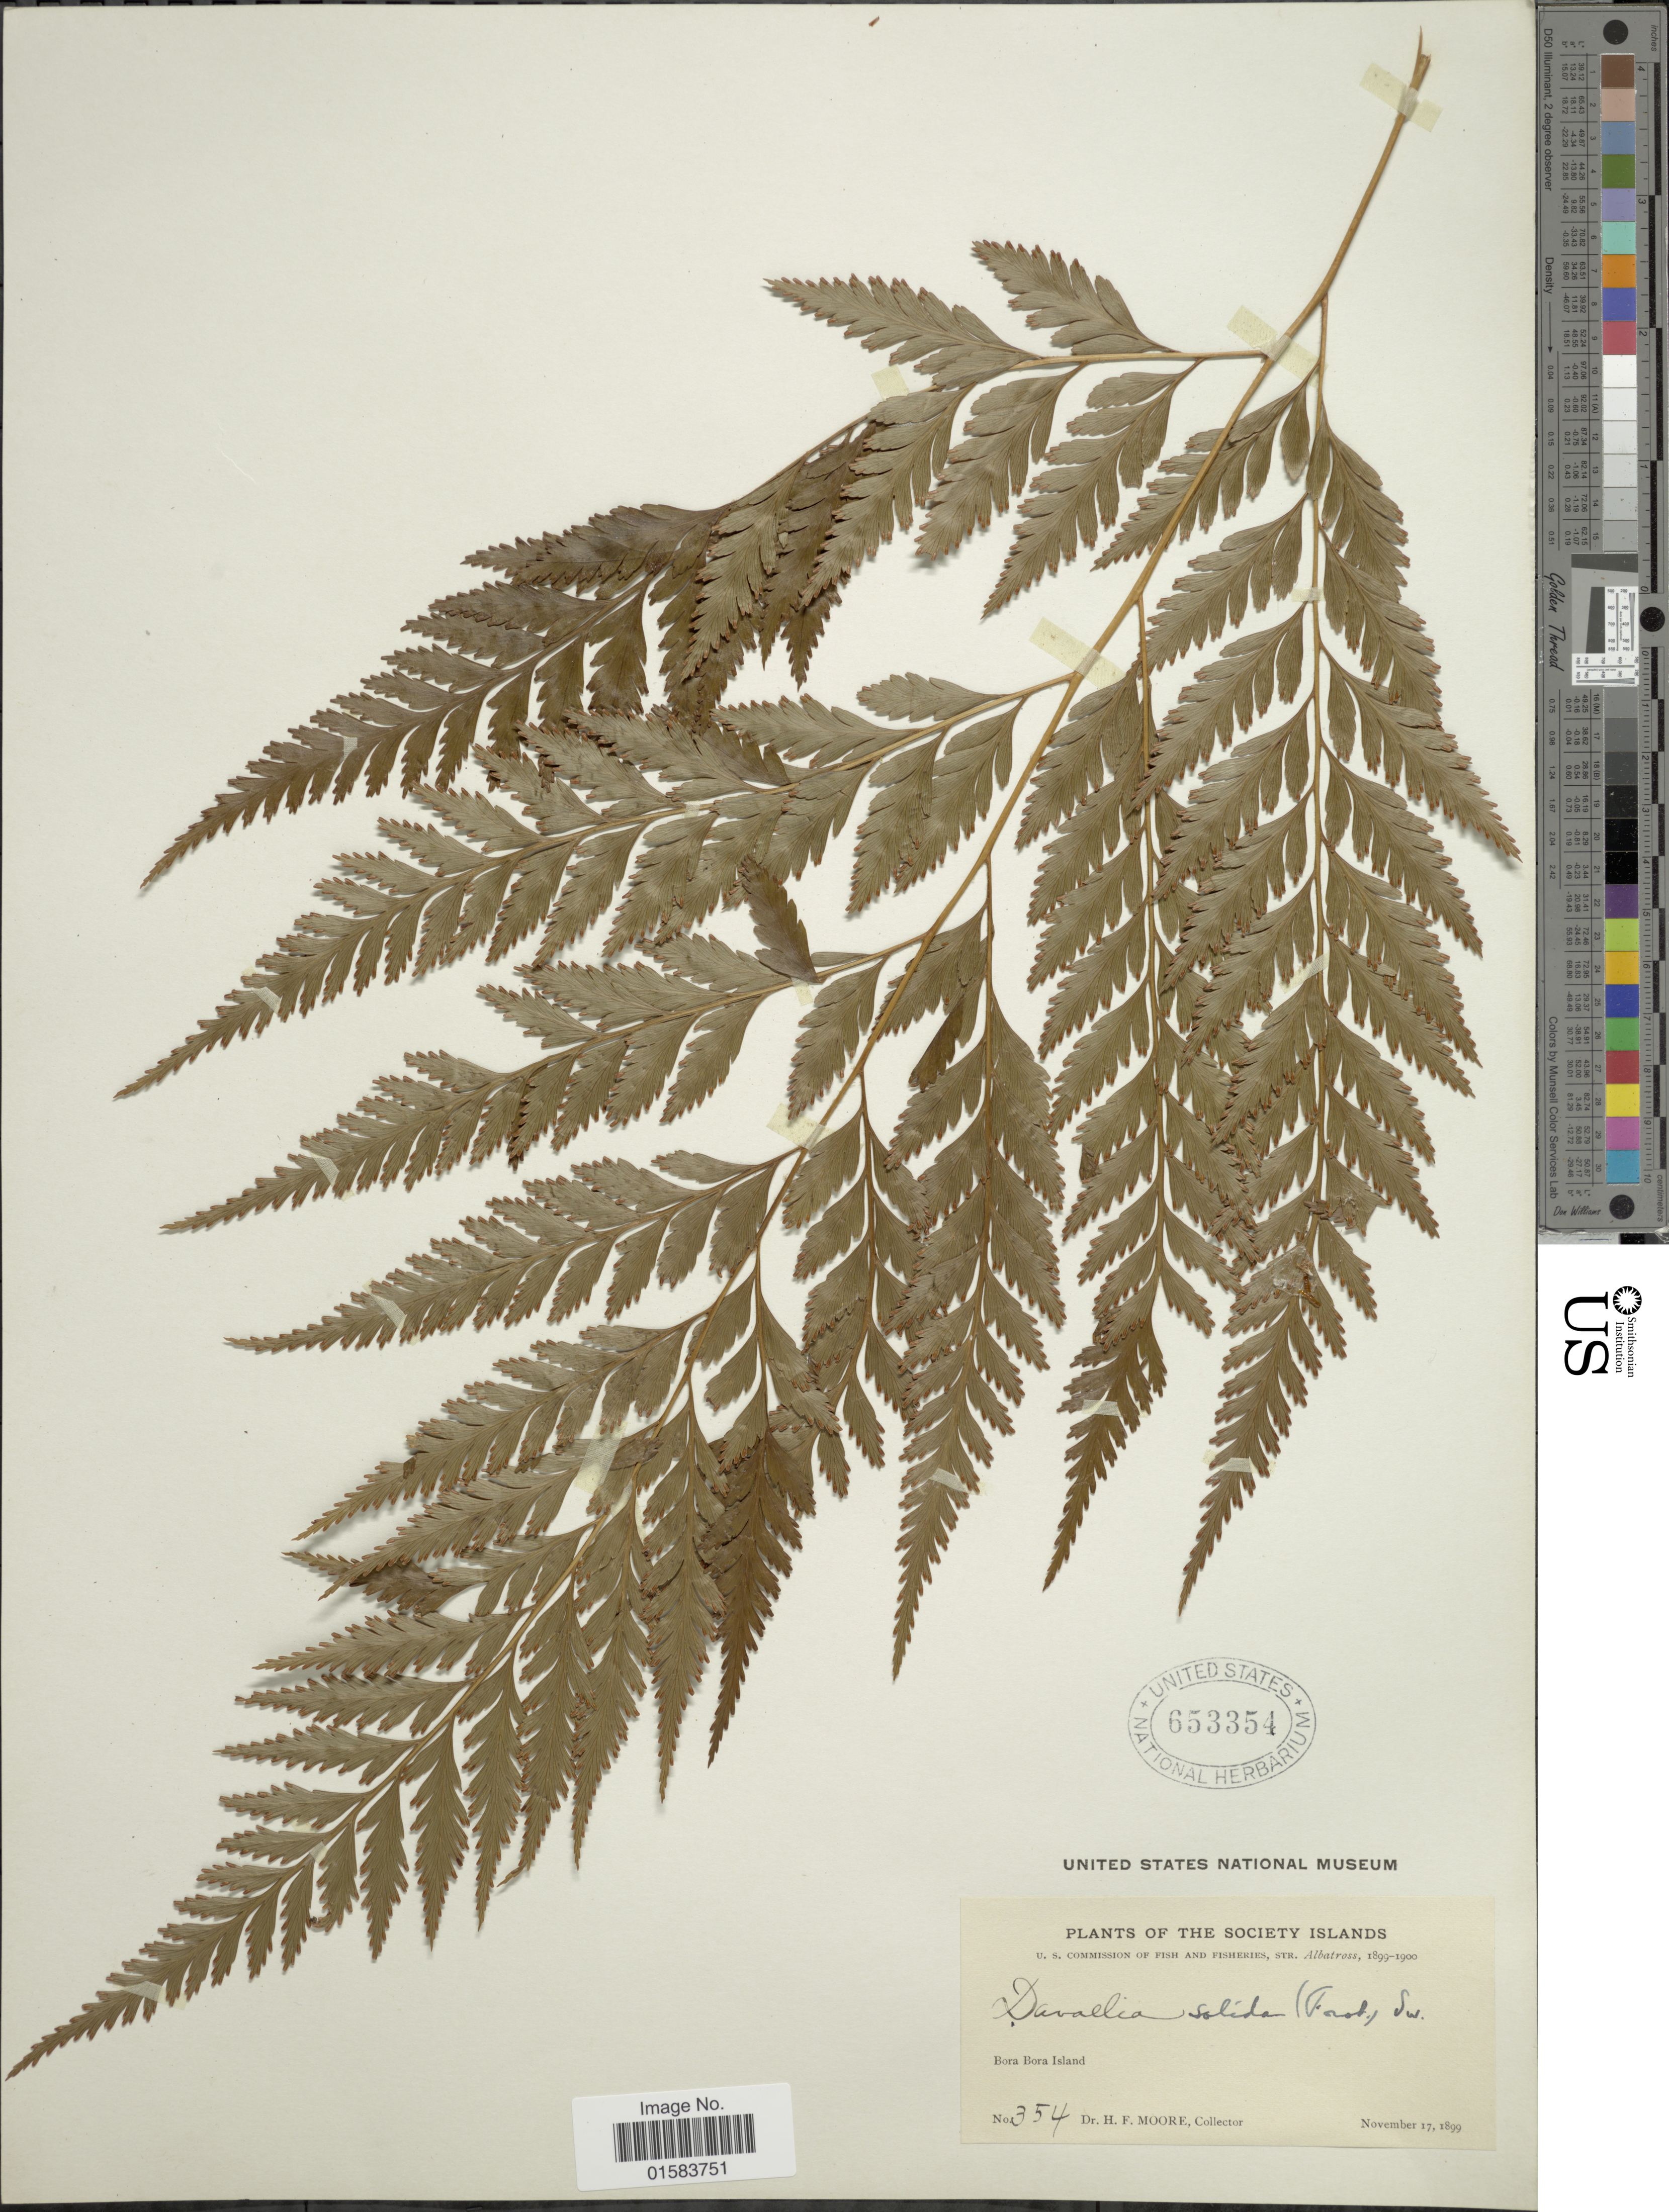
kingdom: Plantae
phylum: Tracheophyta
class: Polypodiopsida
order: Polypodiales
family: Davalliaceae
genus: Davallia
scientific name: Davallia solida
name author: (G. Forst.) Sw.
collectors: H. F. Moore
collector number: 354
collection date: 1899-11-17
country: French Polynesia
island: Bora Bora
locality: The Society Islands, Bora Bora Island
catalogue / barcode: US 653354